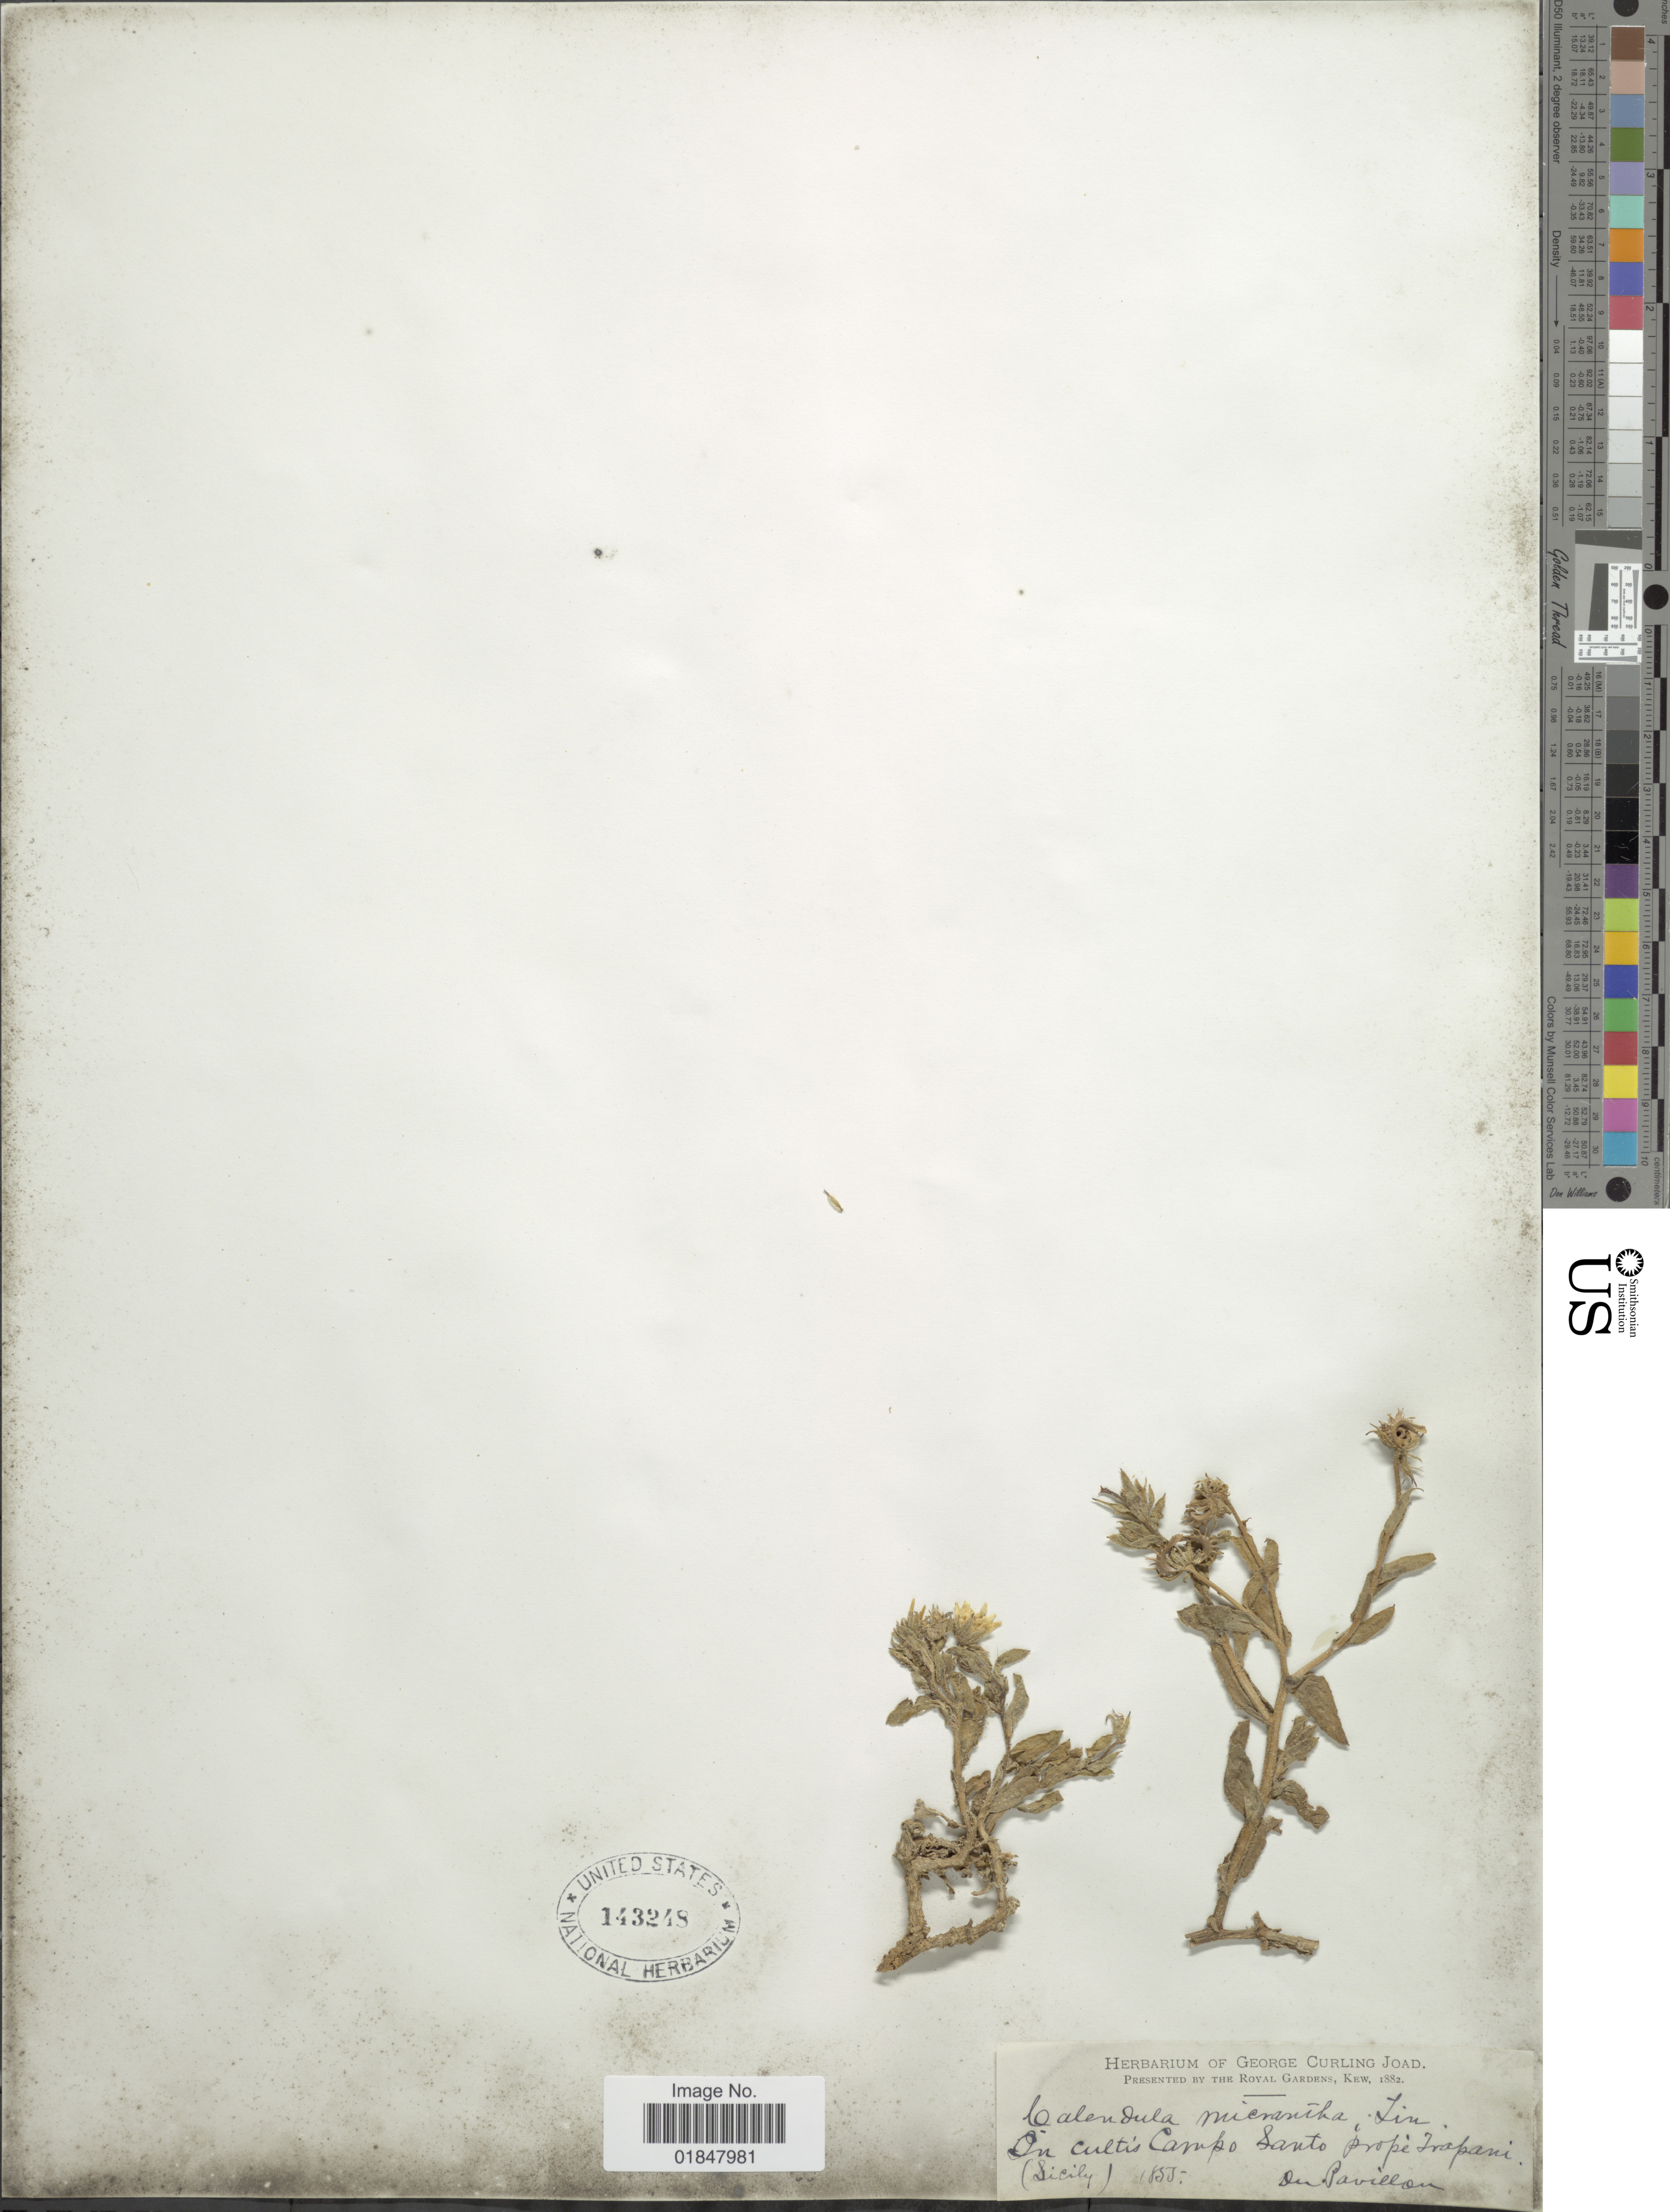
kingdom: Plantae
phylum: Tracheophyta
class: Magnoliopsida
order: Asterales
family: Asteraceae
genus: Calendula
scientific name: Calendula arvensis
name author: L.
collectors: A. Huet du Pavillon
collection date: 1855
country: Italy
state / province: Siciliana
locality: In cultis campo Santo prope Irapani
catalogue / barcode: US 143248